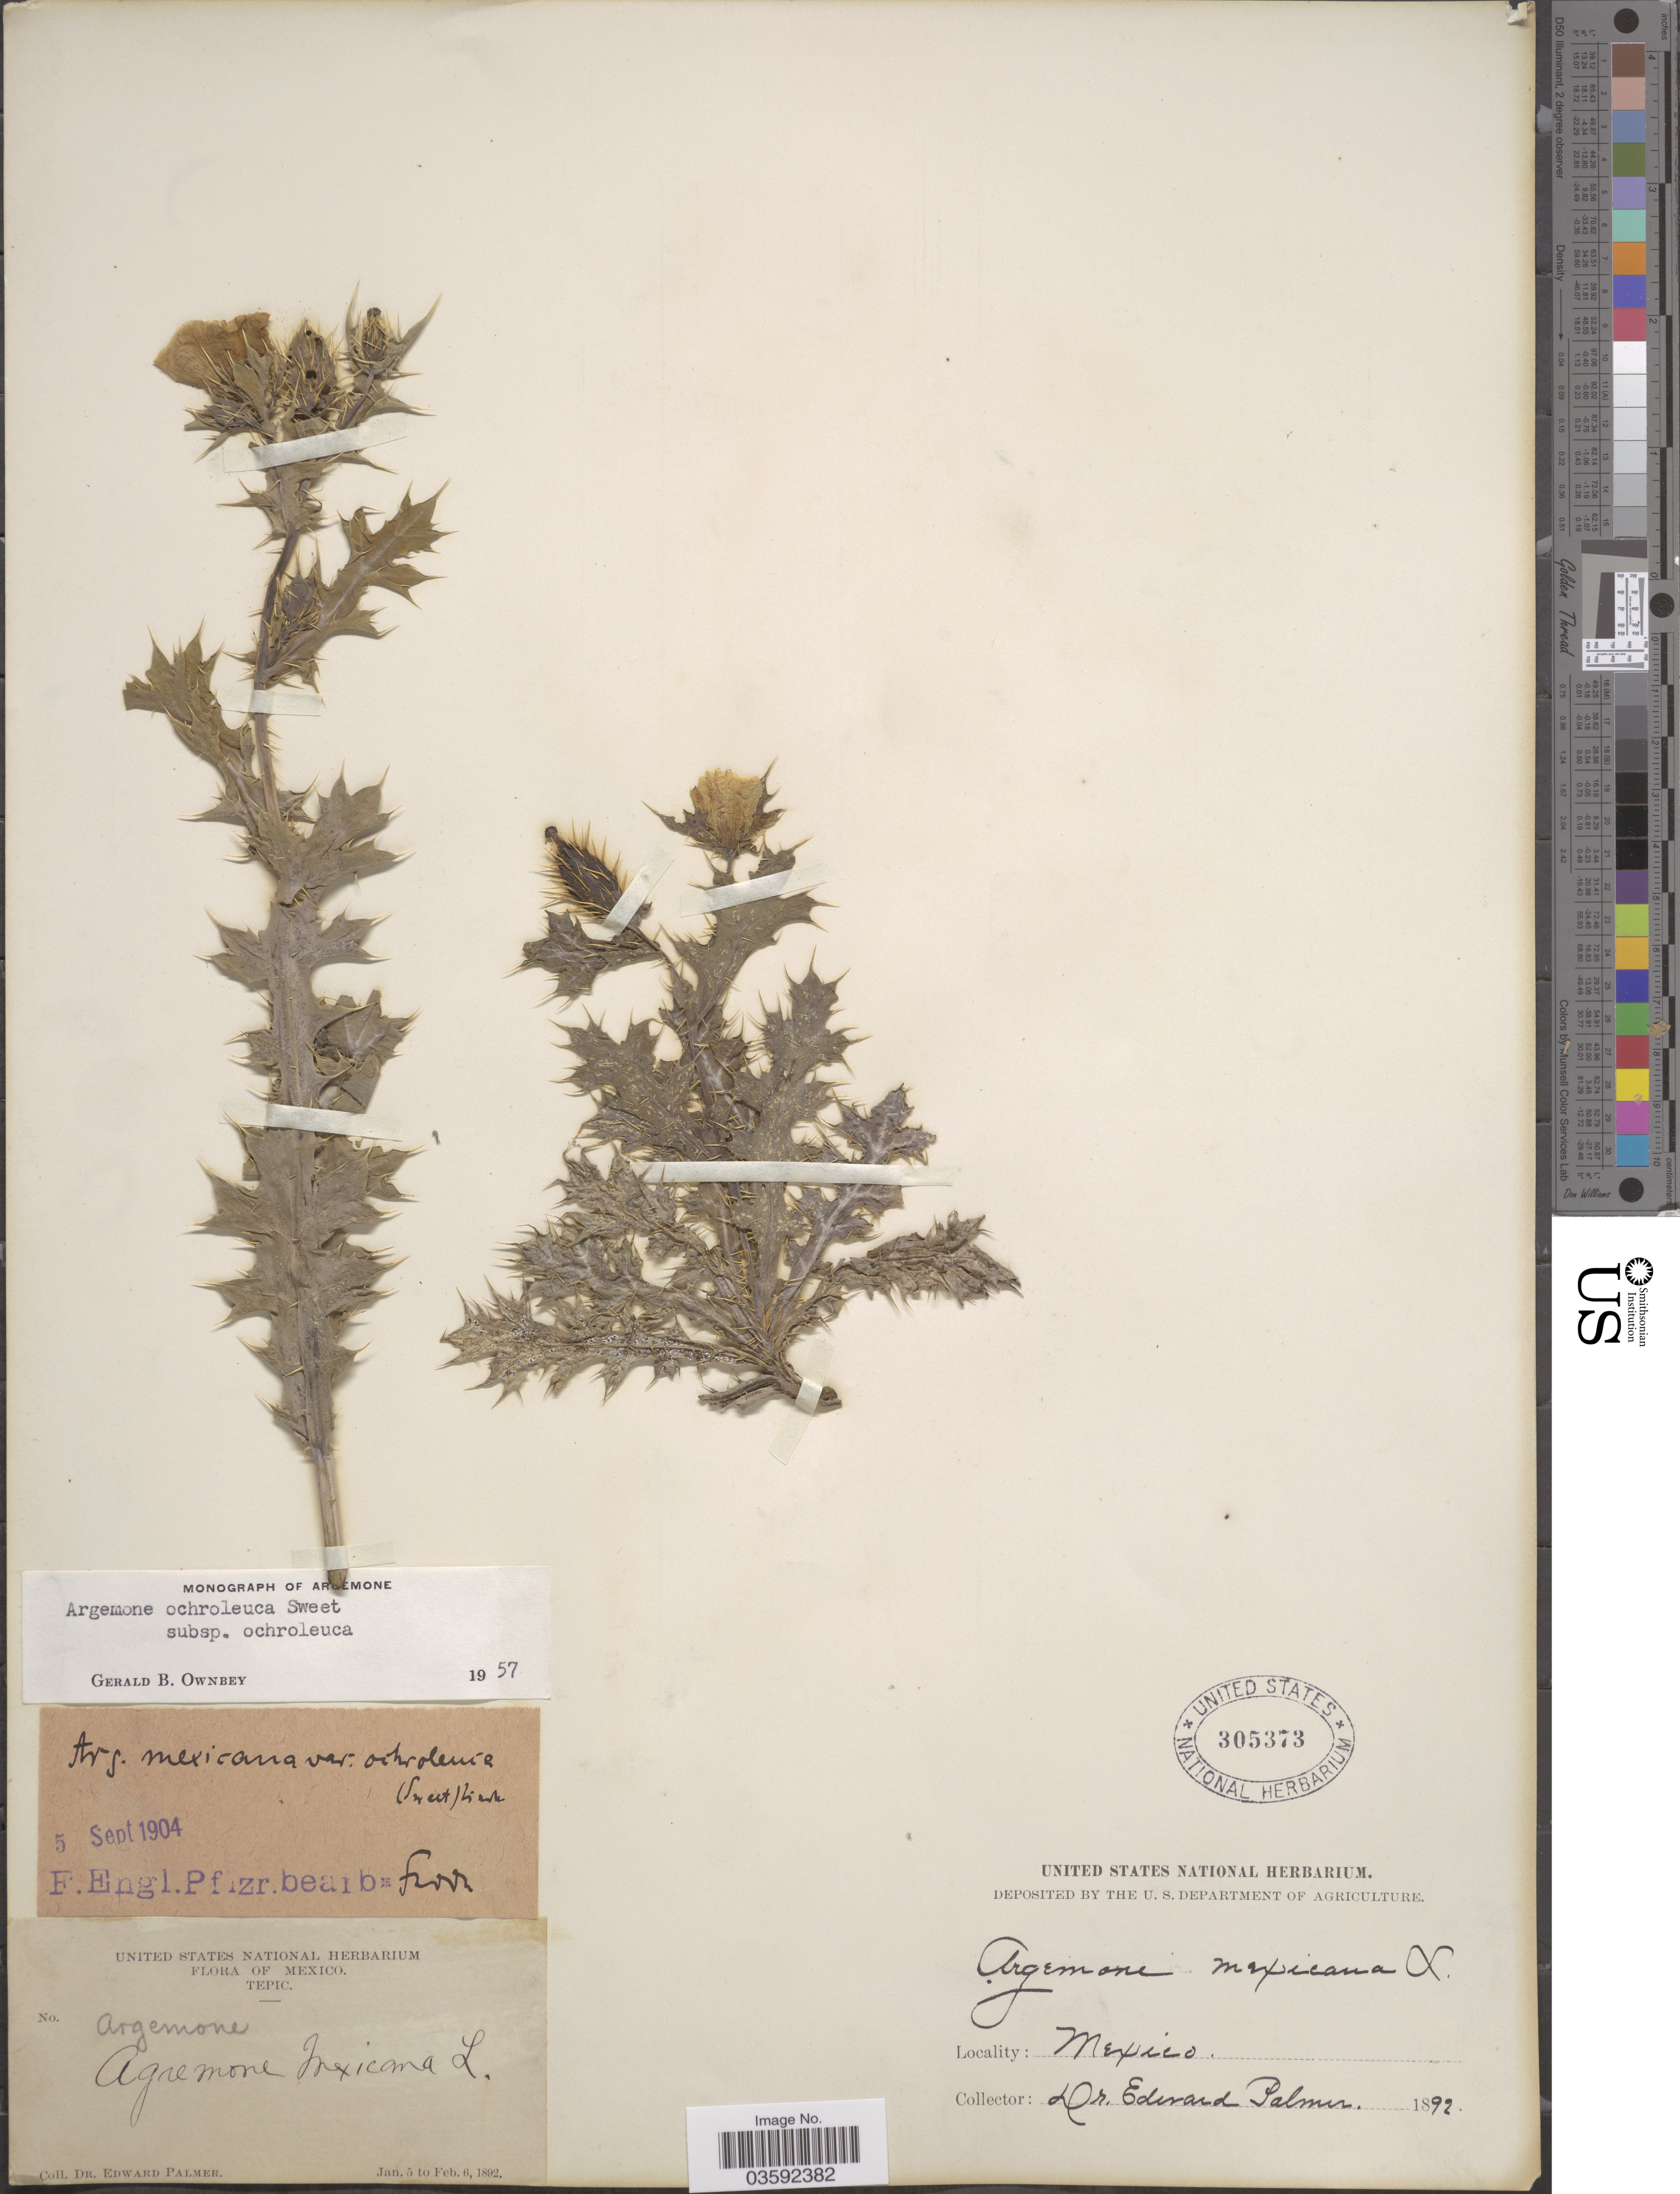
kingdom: Plantae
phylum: Tracheophyta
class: Magnoliopsida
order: Ranunculales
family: Papaveraceae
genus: Argemone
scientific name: Argemone ochroleuca subsp. ochroleuca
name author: Sweet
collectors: E. Palmer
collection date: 1892-01-05/1892-02-06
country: Mexico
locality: Tepic.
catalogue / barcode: US 305373